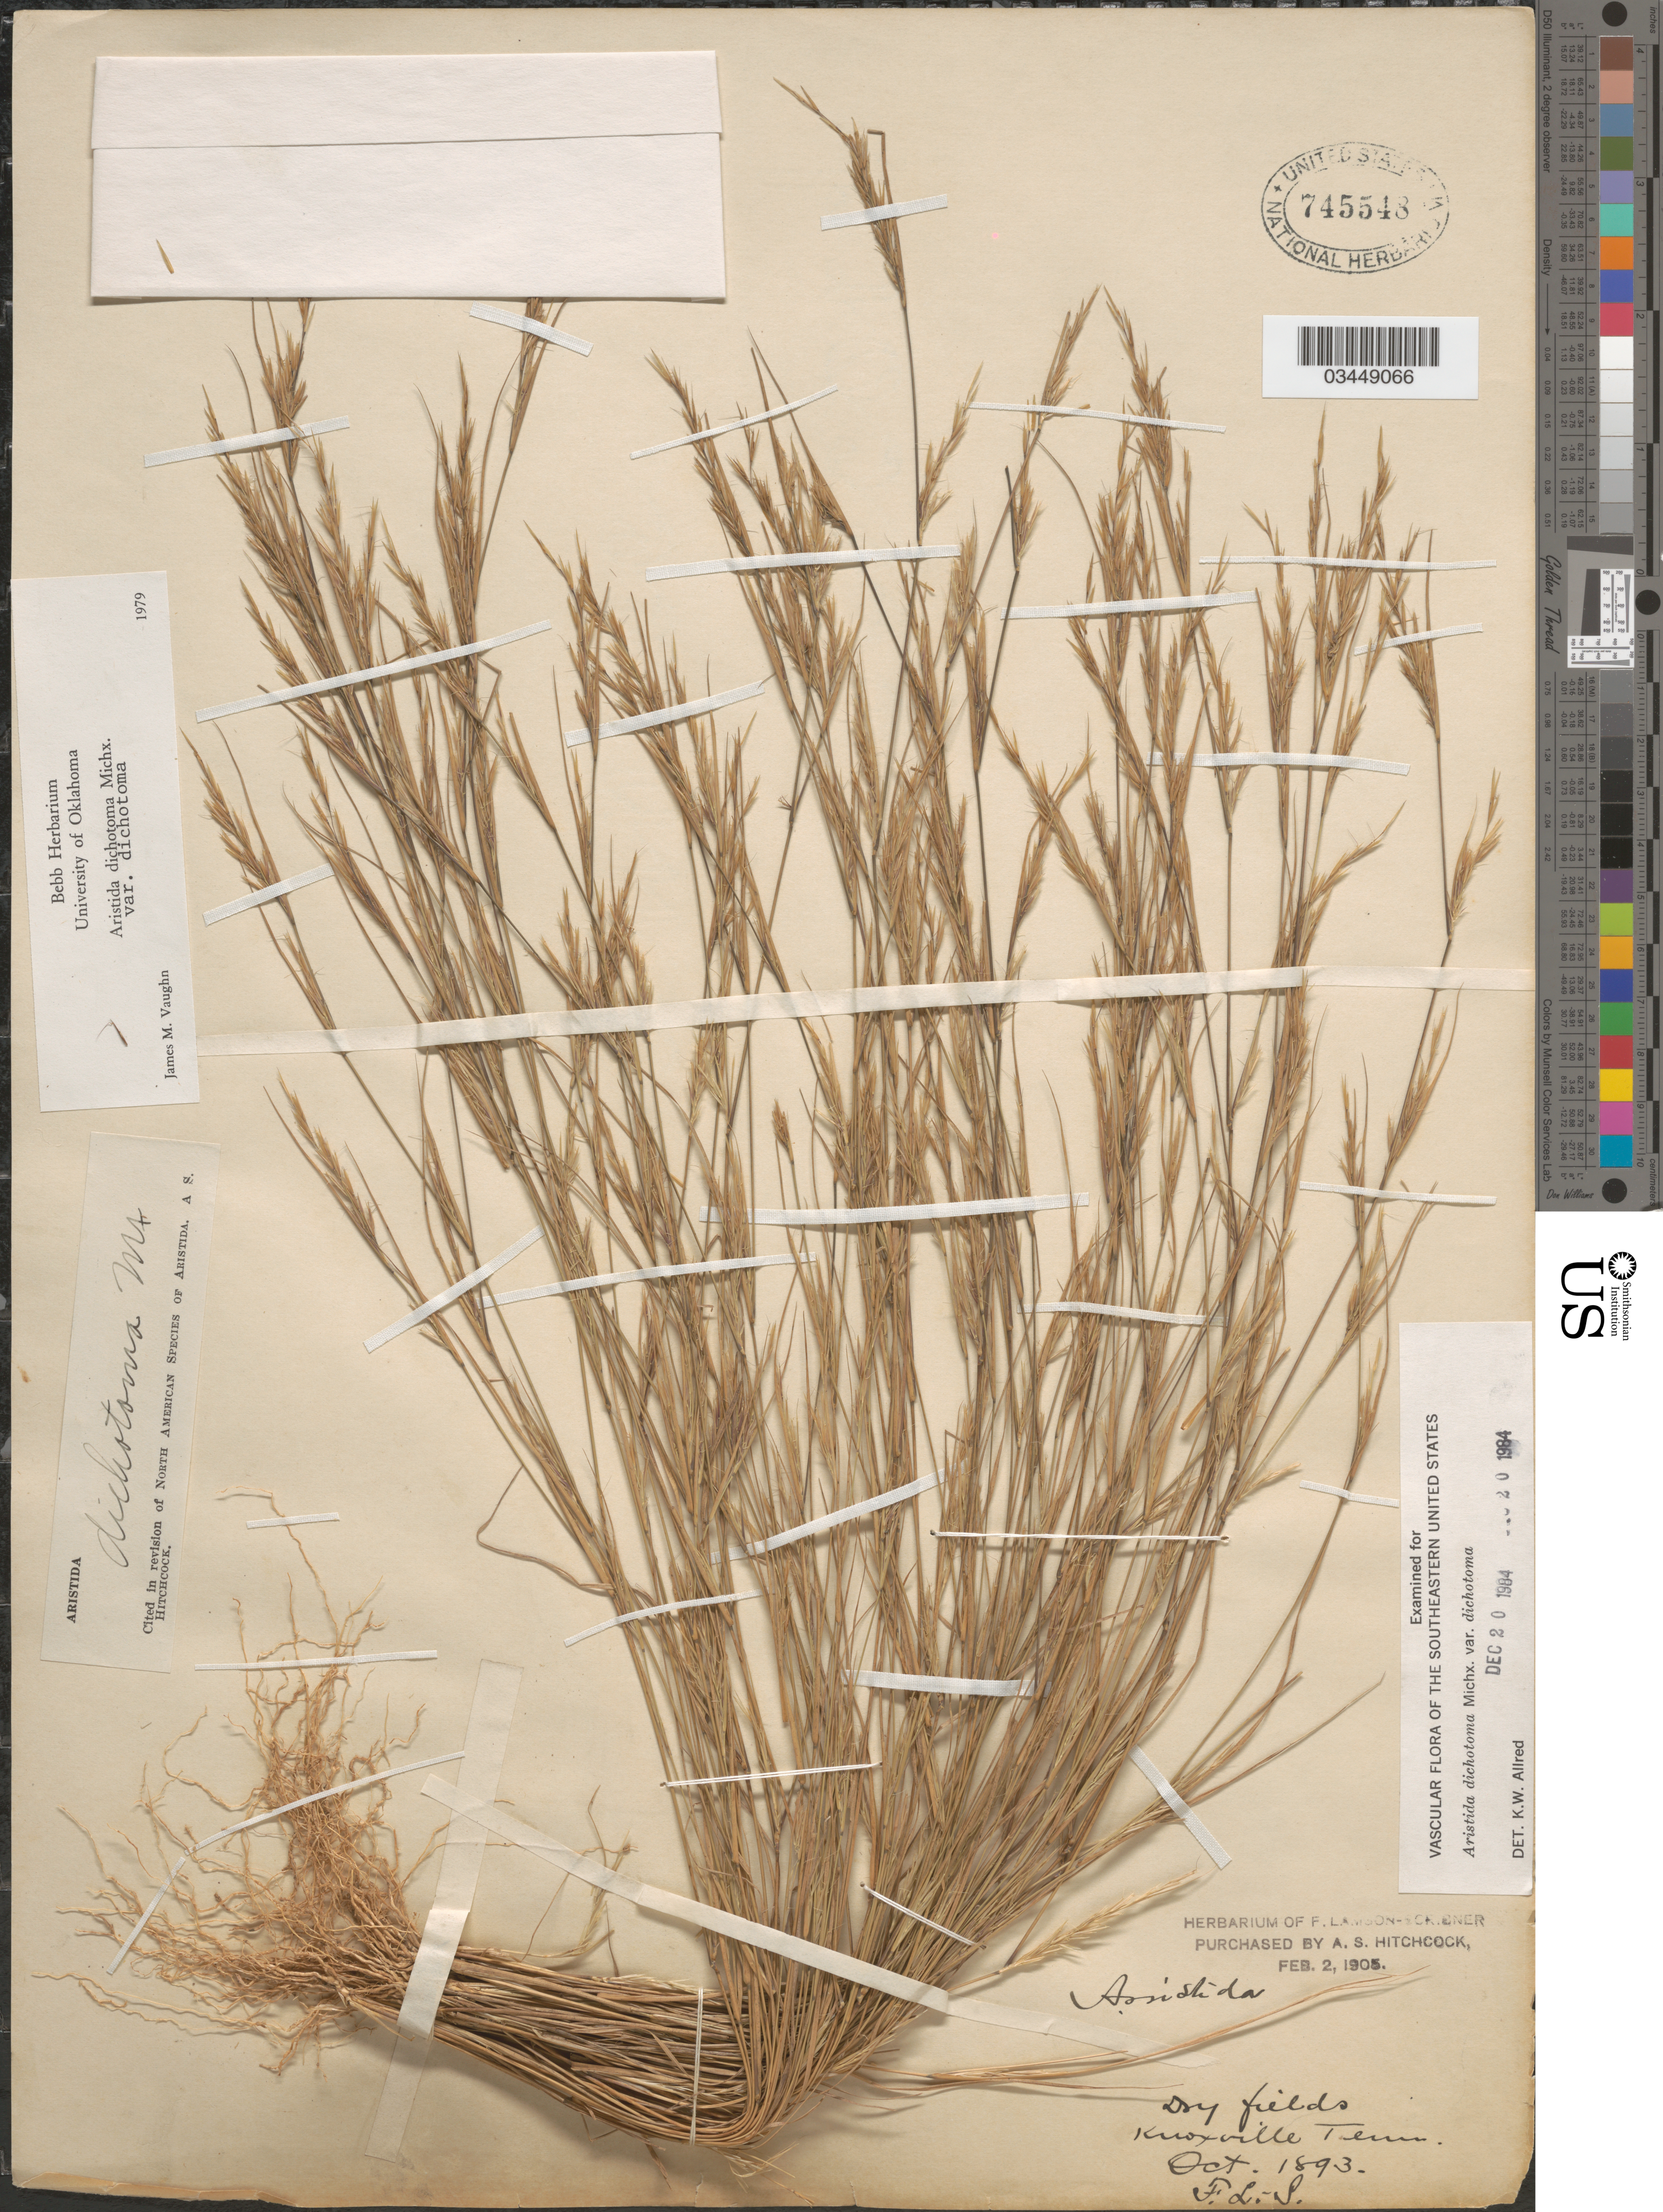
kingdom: Plantae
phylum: Tracheophyta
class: Liliopsida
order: Poales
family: Poaceae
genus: Aristida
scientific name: Aristida dichotoma var. dichotoma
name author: Michx.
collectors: F. Lamson-Scribner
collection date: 1893-10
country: United States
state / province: Tennessee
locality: Knoxville.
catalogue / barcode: US 745548